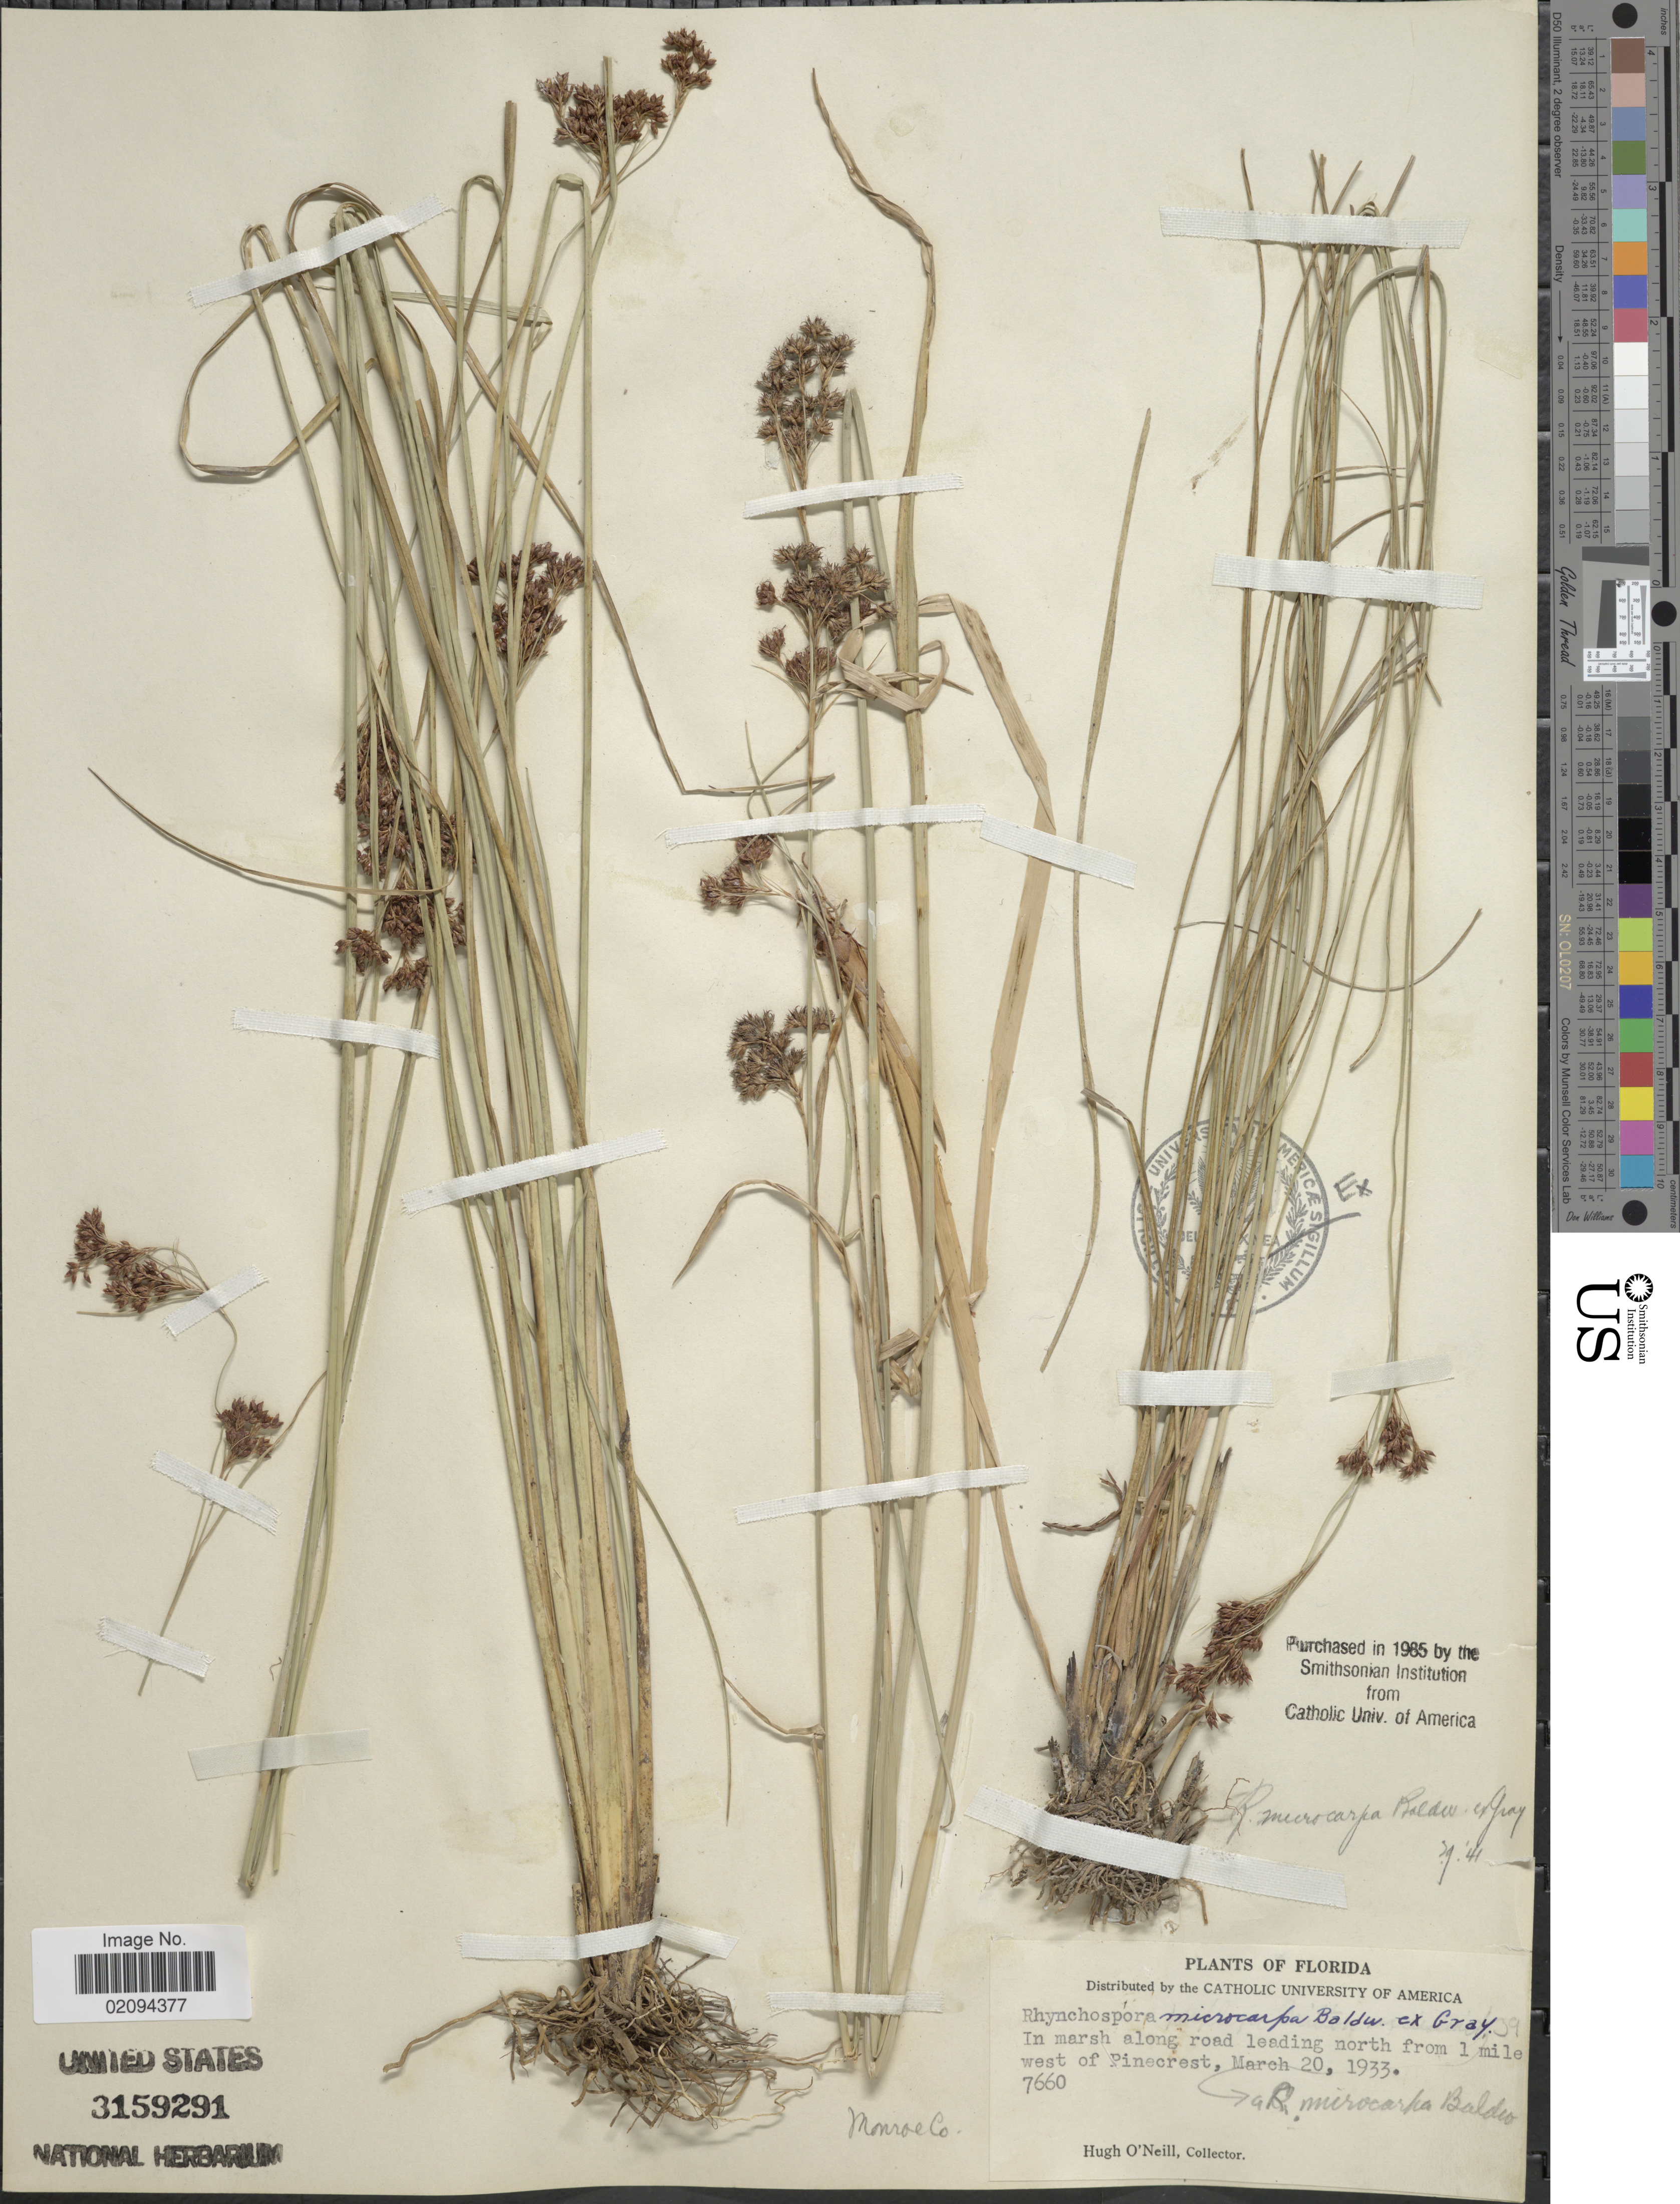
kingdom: Plantae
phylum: Tracheophyta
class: Liliopsida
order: Poales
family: Cyperaceae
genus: Rhynchospora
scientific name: Rhynchospora microcarpa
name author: Baldwin ex A. Gray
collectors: H. O'Neill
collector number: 7660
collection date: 1933-03-20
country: United States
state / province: Florida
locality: In marsh along road leading north from 1 mile west of Pinecrest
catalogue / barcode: US 3159291